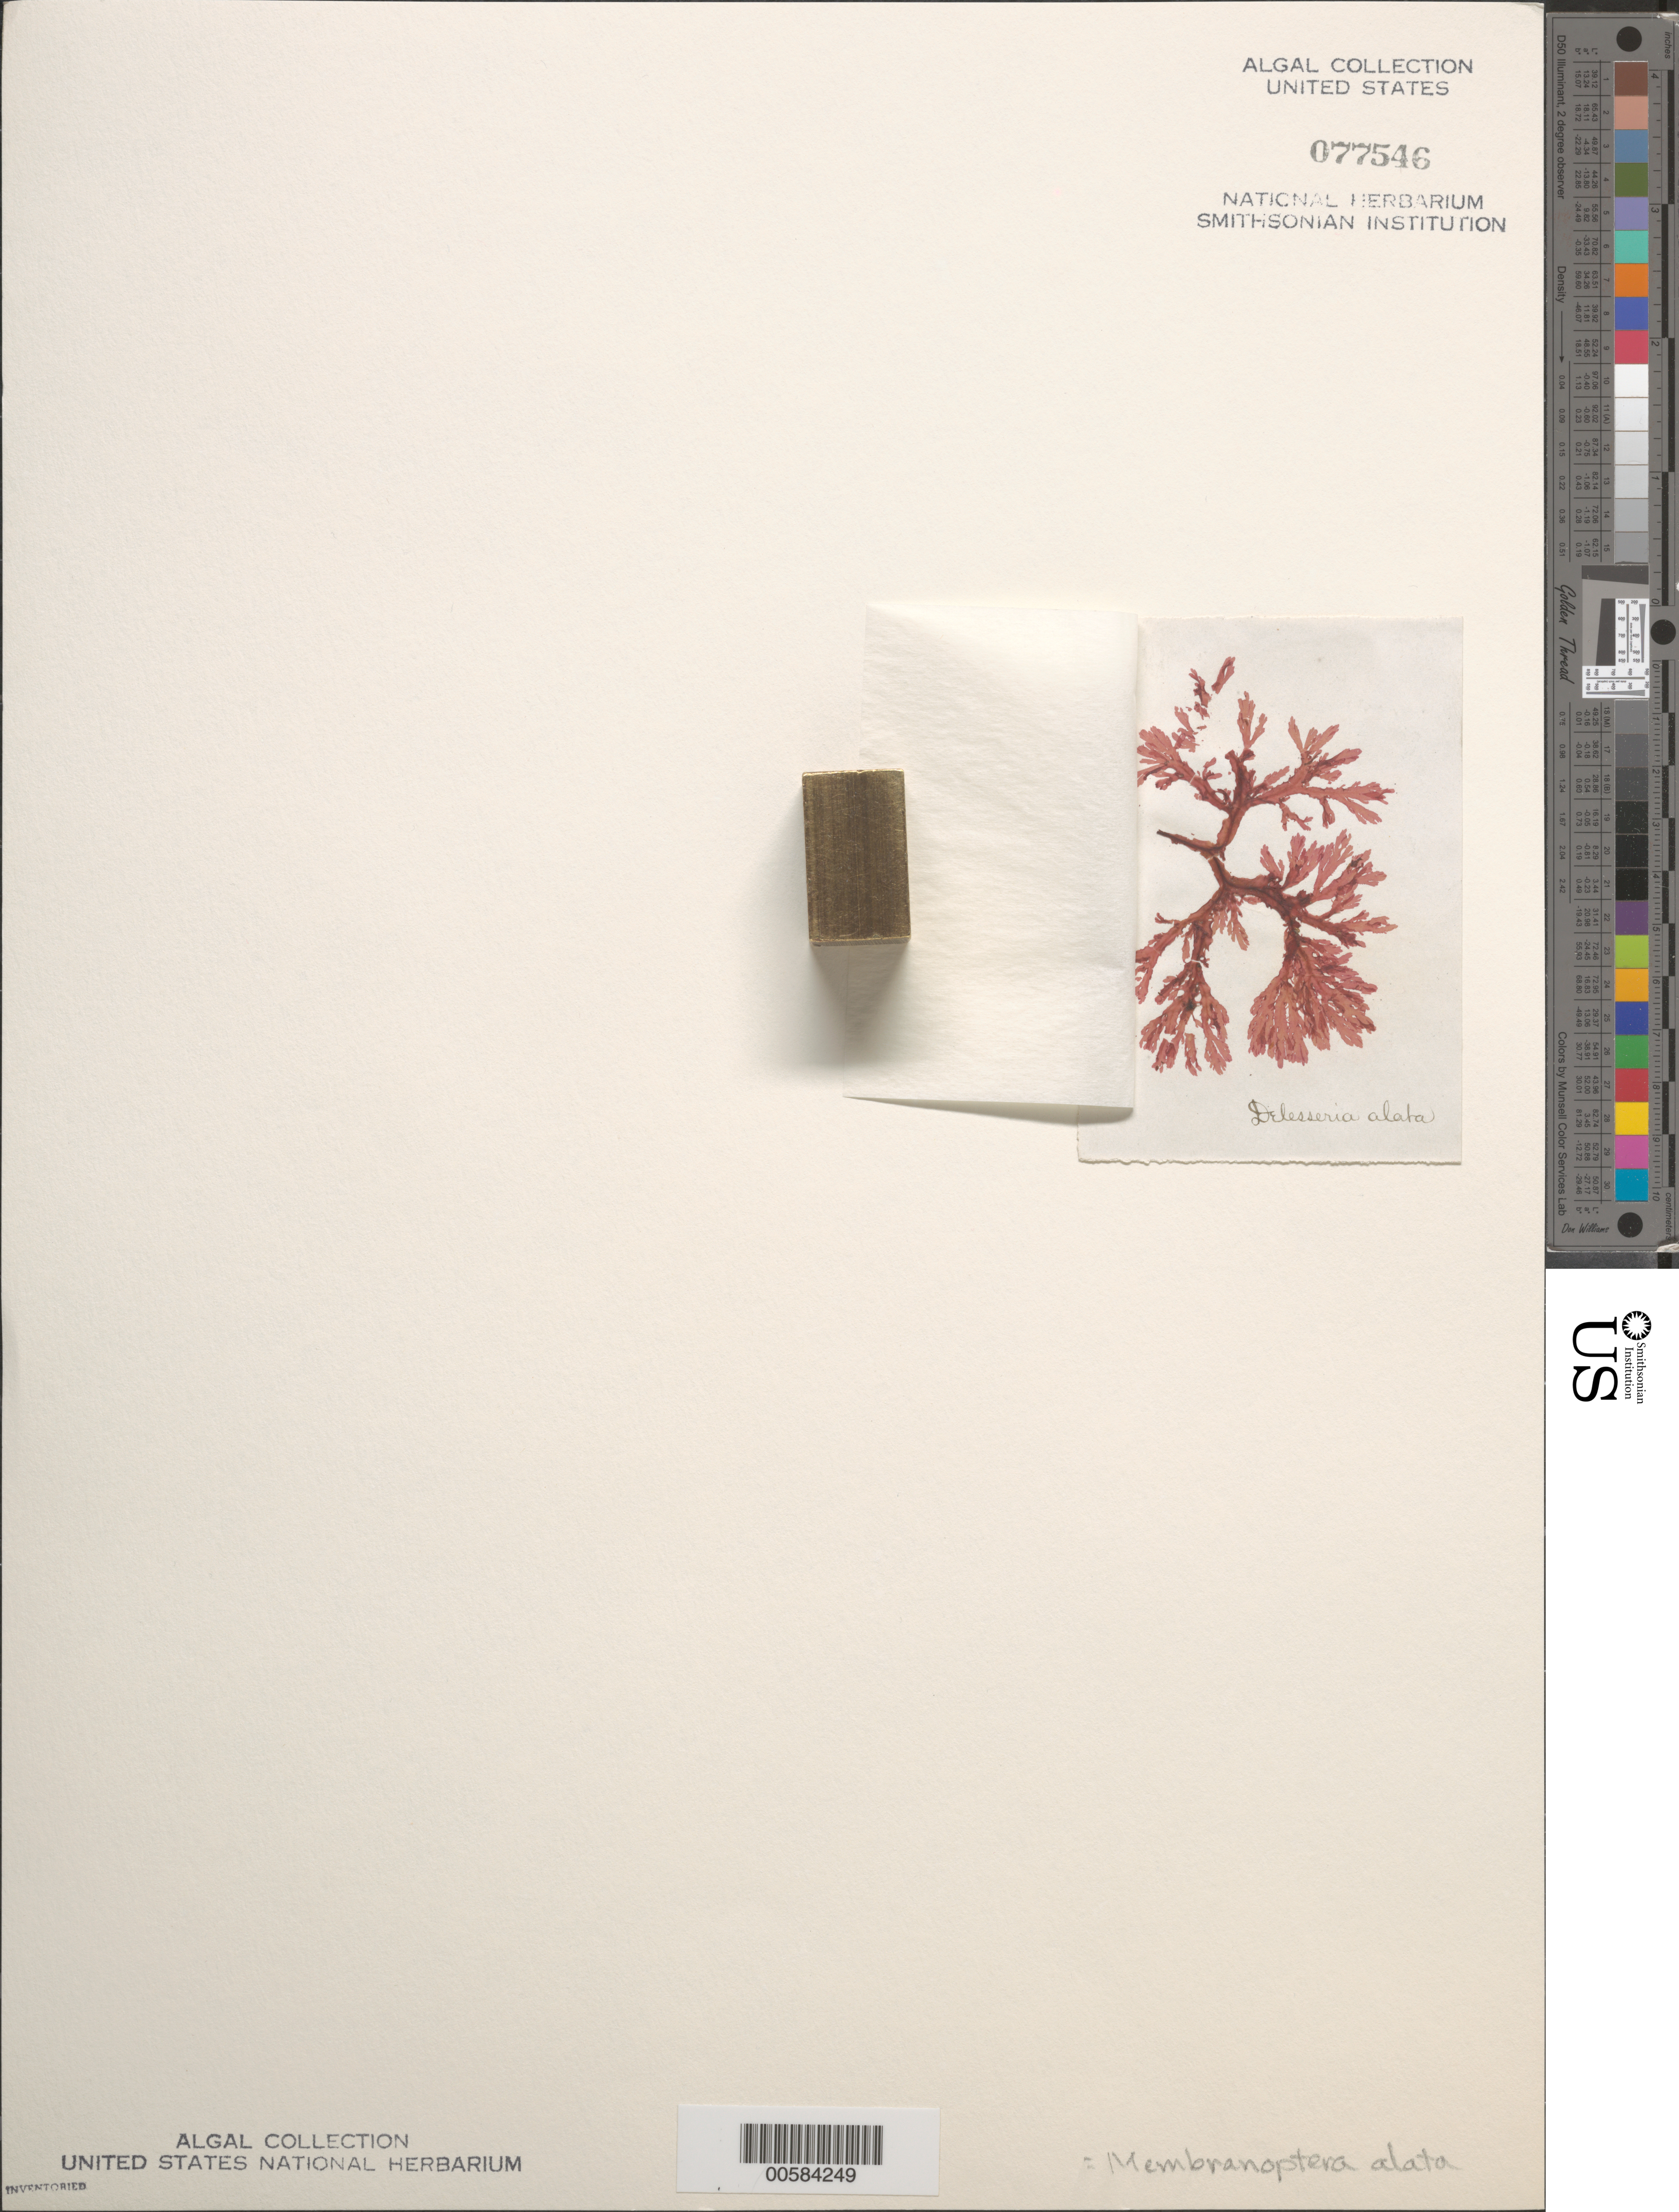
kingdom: Plantae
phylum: Rhodophyta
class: Florideophyceae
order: Ceramiales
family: Delesseriaceae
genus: Membranoptera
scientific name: Membranoptera alata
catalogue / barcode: US 77546